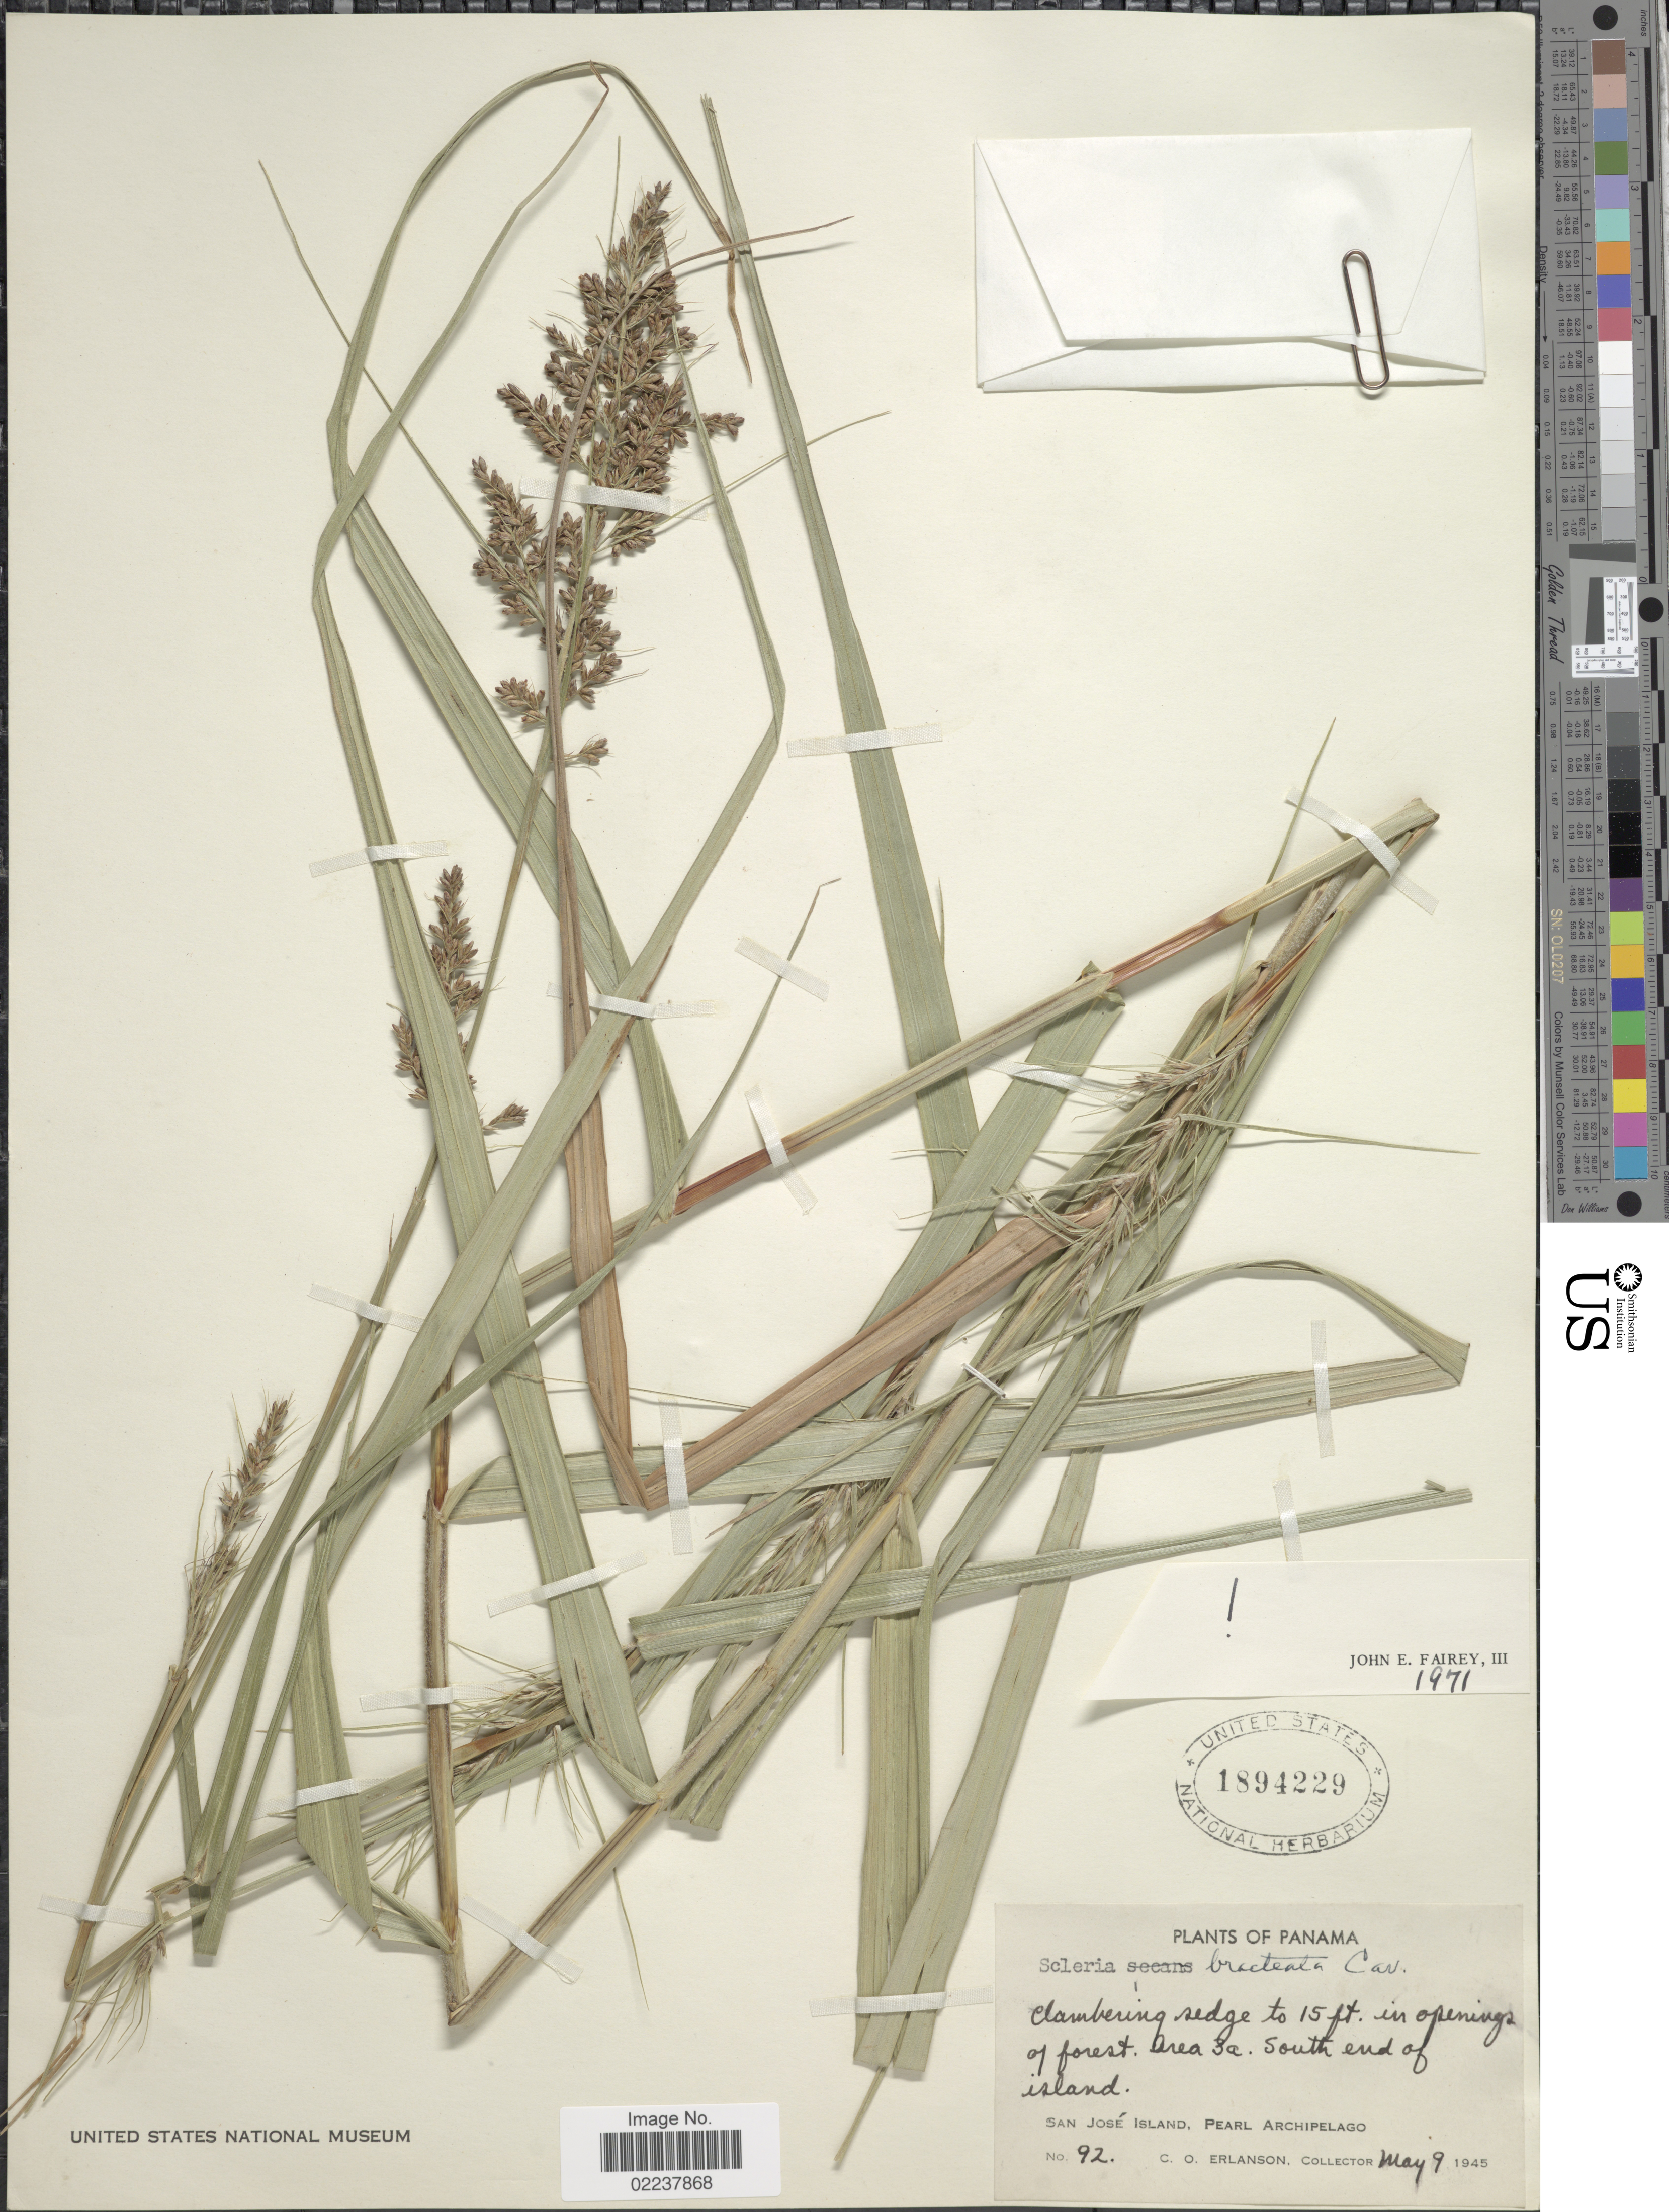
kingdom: Plantae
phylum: Tracheophyta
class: Liliopsida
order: Poales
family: Cyperaceae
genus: Scleria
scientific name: Scleria bracteata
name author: Cav.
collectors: C. O. Erlanson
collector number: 92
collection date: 1945-05-09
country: Panama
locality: Area 3a, South end of island, San Jose Island, Pearl Archipelago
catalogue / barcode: US 1894229